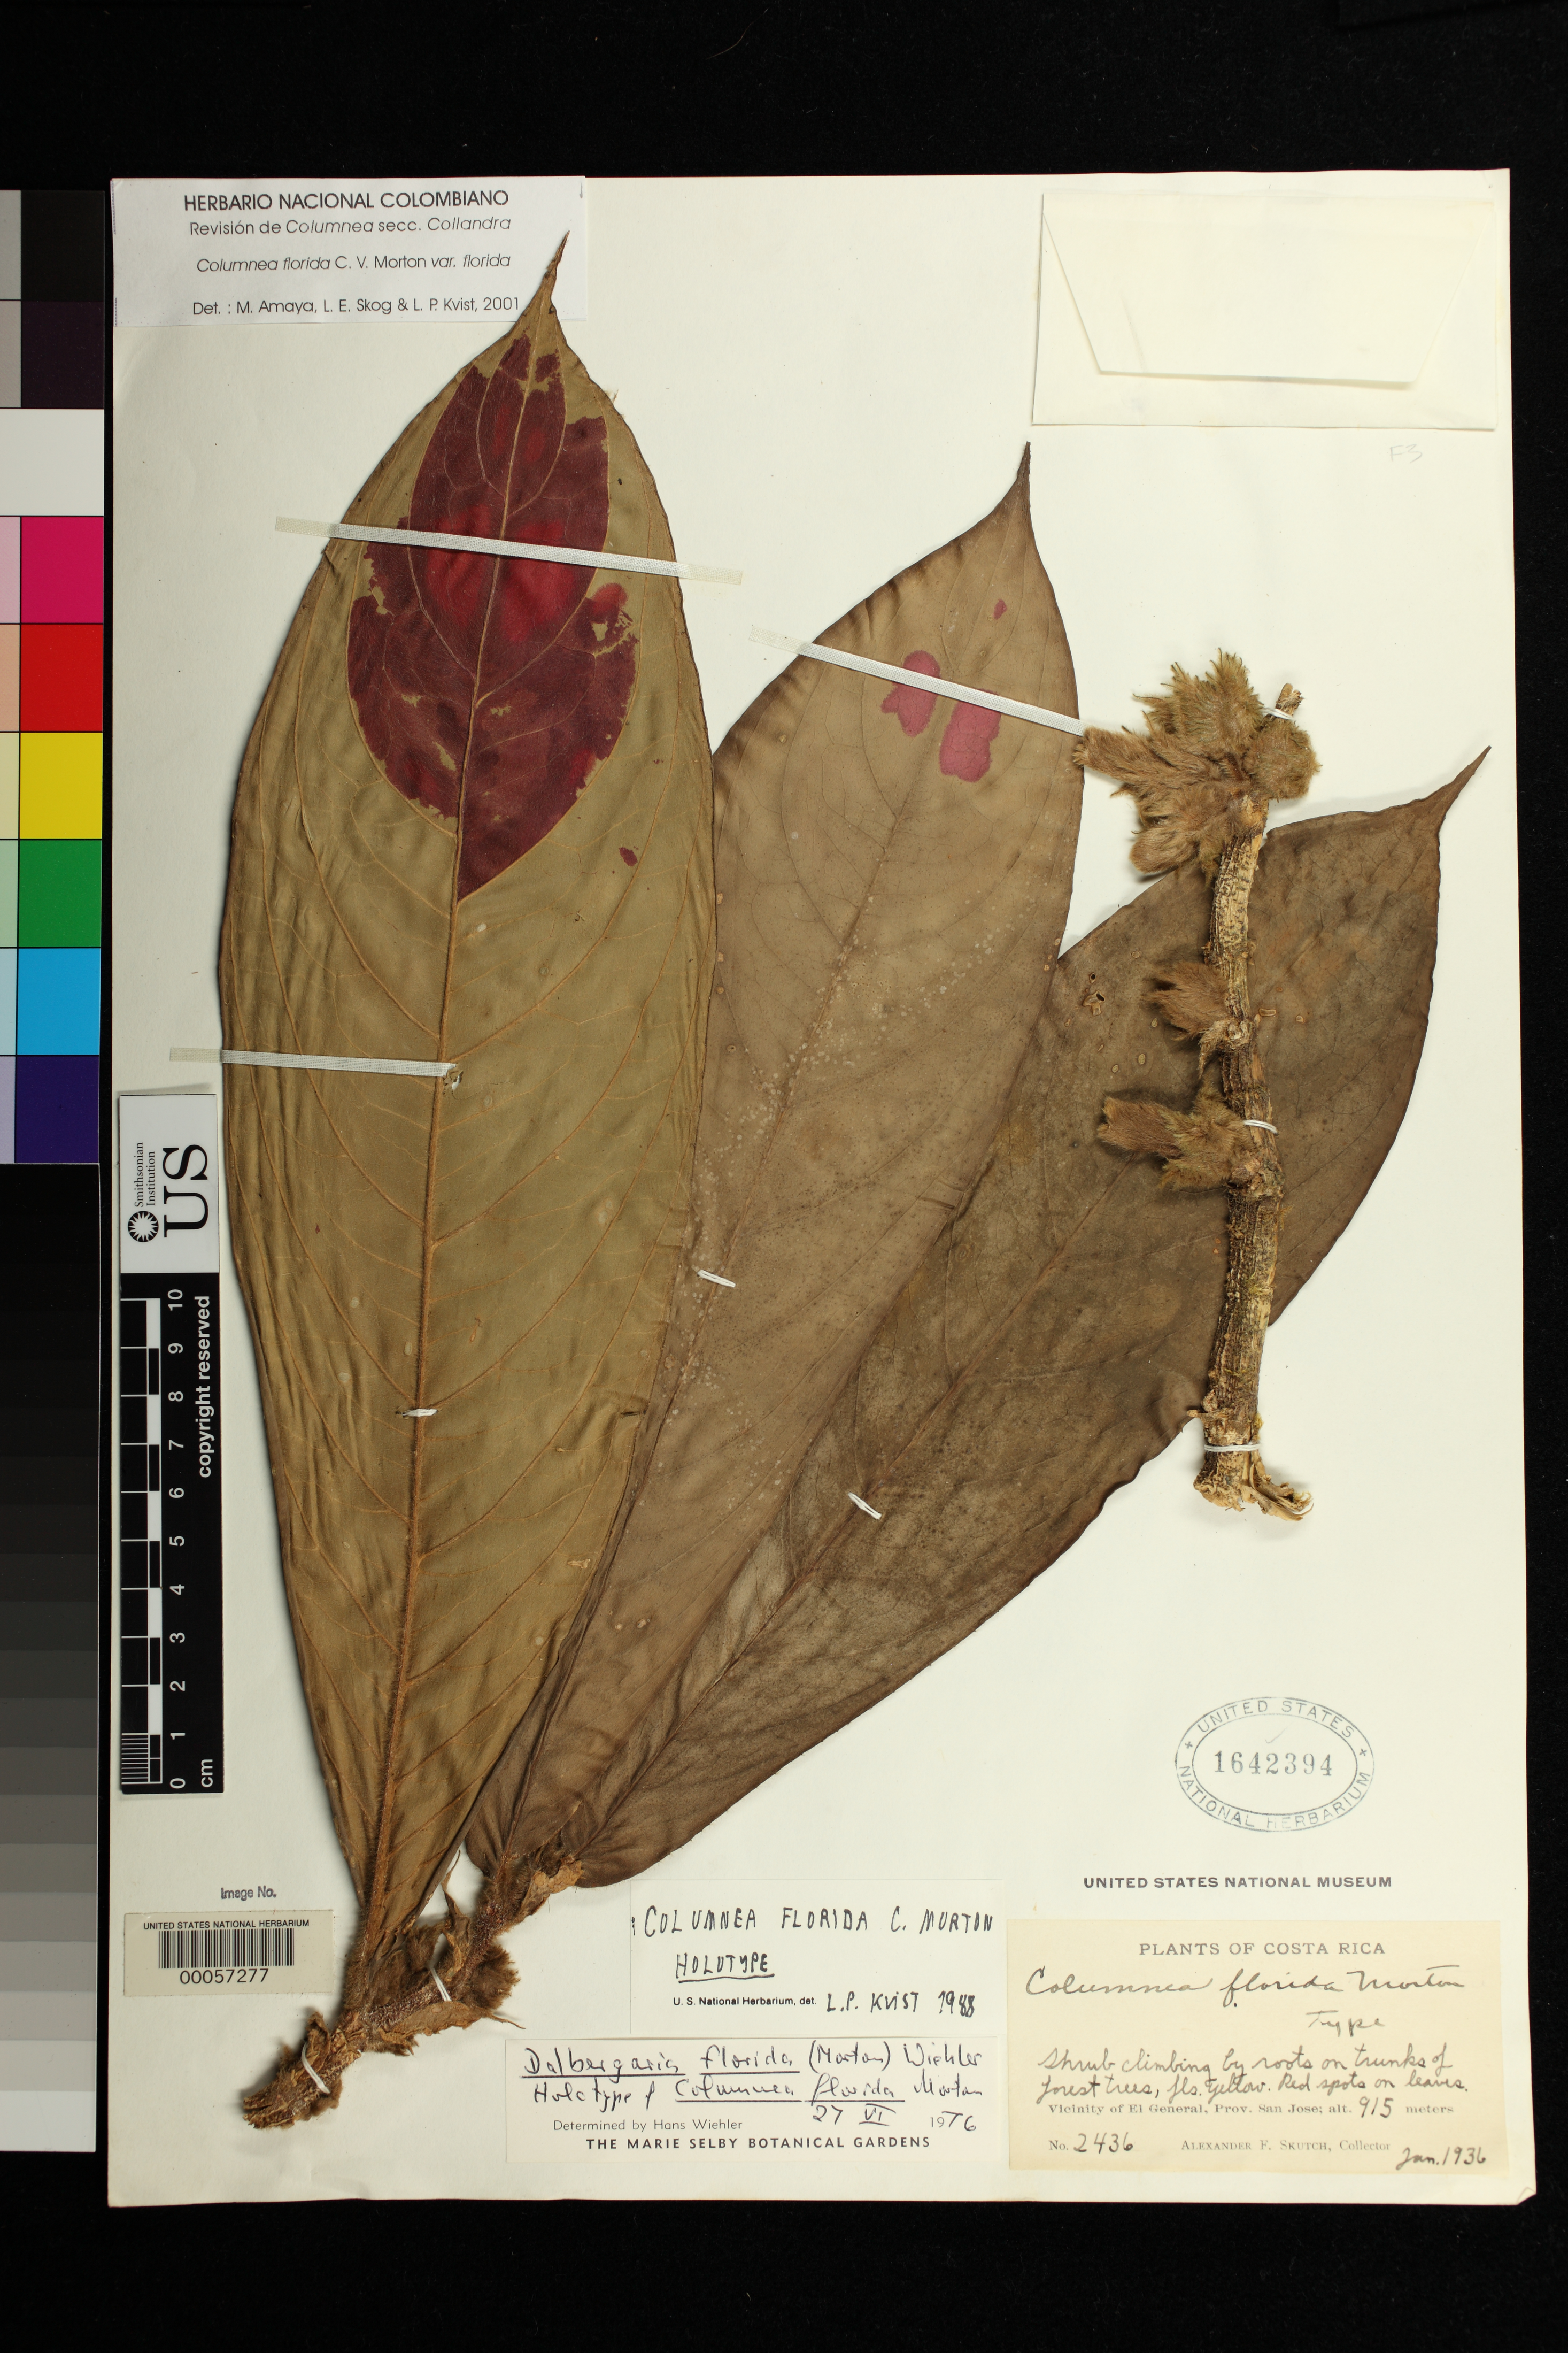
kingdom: Plantae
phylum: Tracheophyta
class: Magnoliopsida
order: Lamiales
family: Gesneriaceae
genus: Columnea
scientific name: Columnea florida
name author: C.V. Morton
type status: Holotype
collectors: A. F. Skutch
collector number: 2436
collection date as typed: Jan 1936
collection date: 1936-01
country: Costa Rica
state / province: San José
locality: Vicinity of El General.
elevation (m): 915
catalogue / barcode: US 1642394